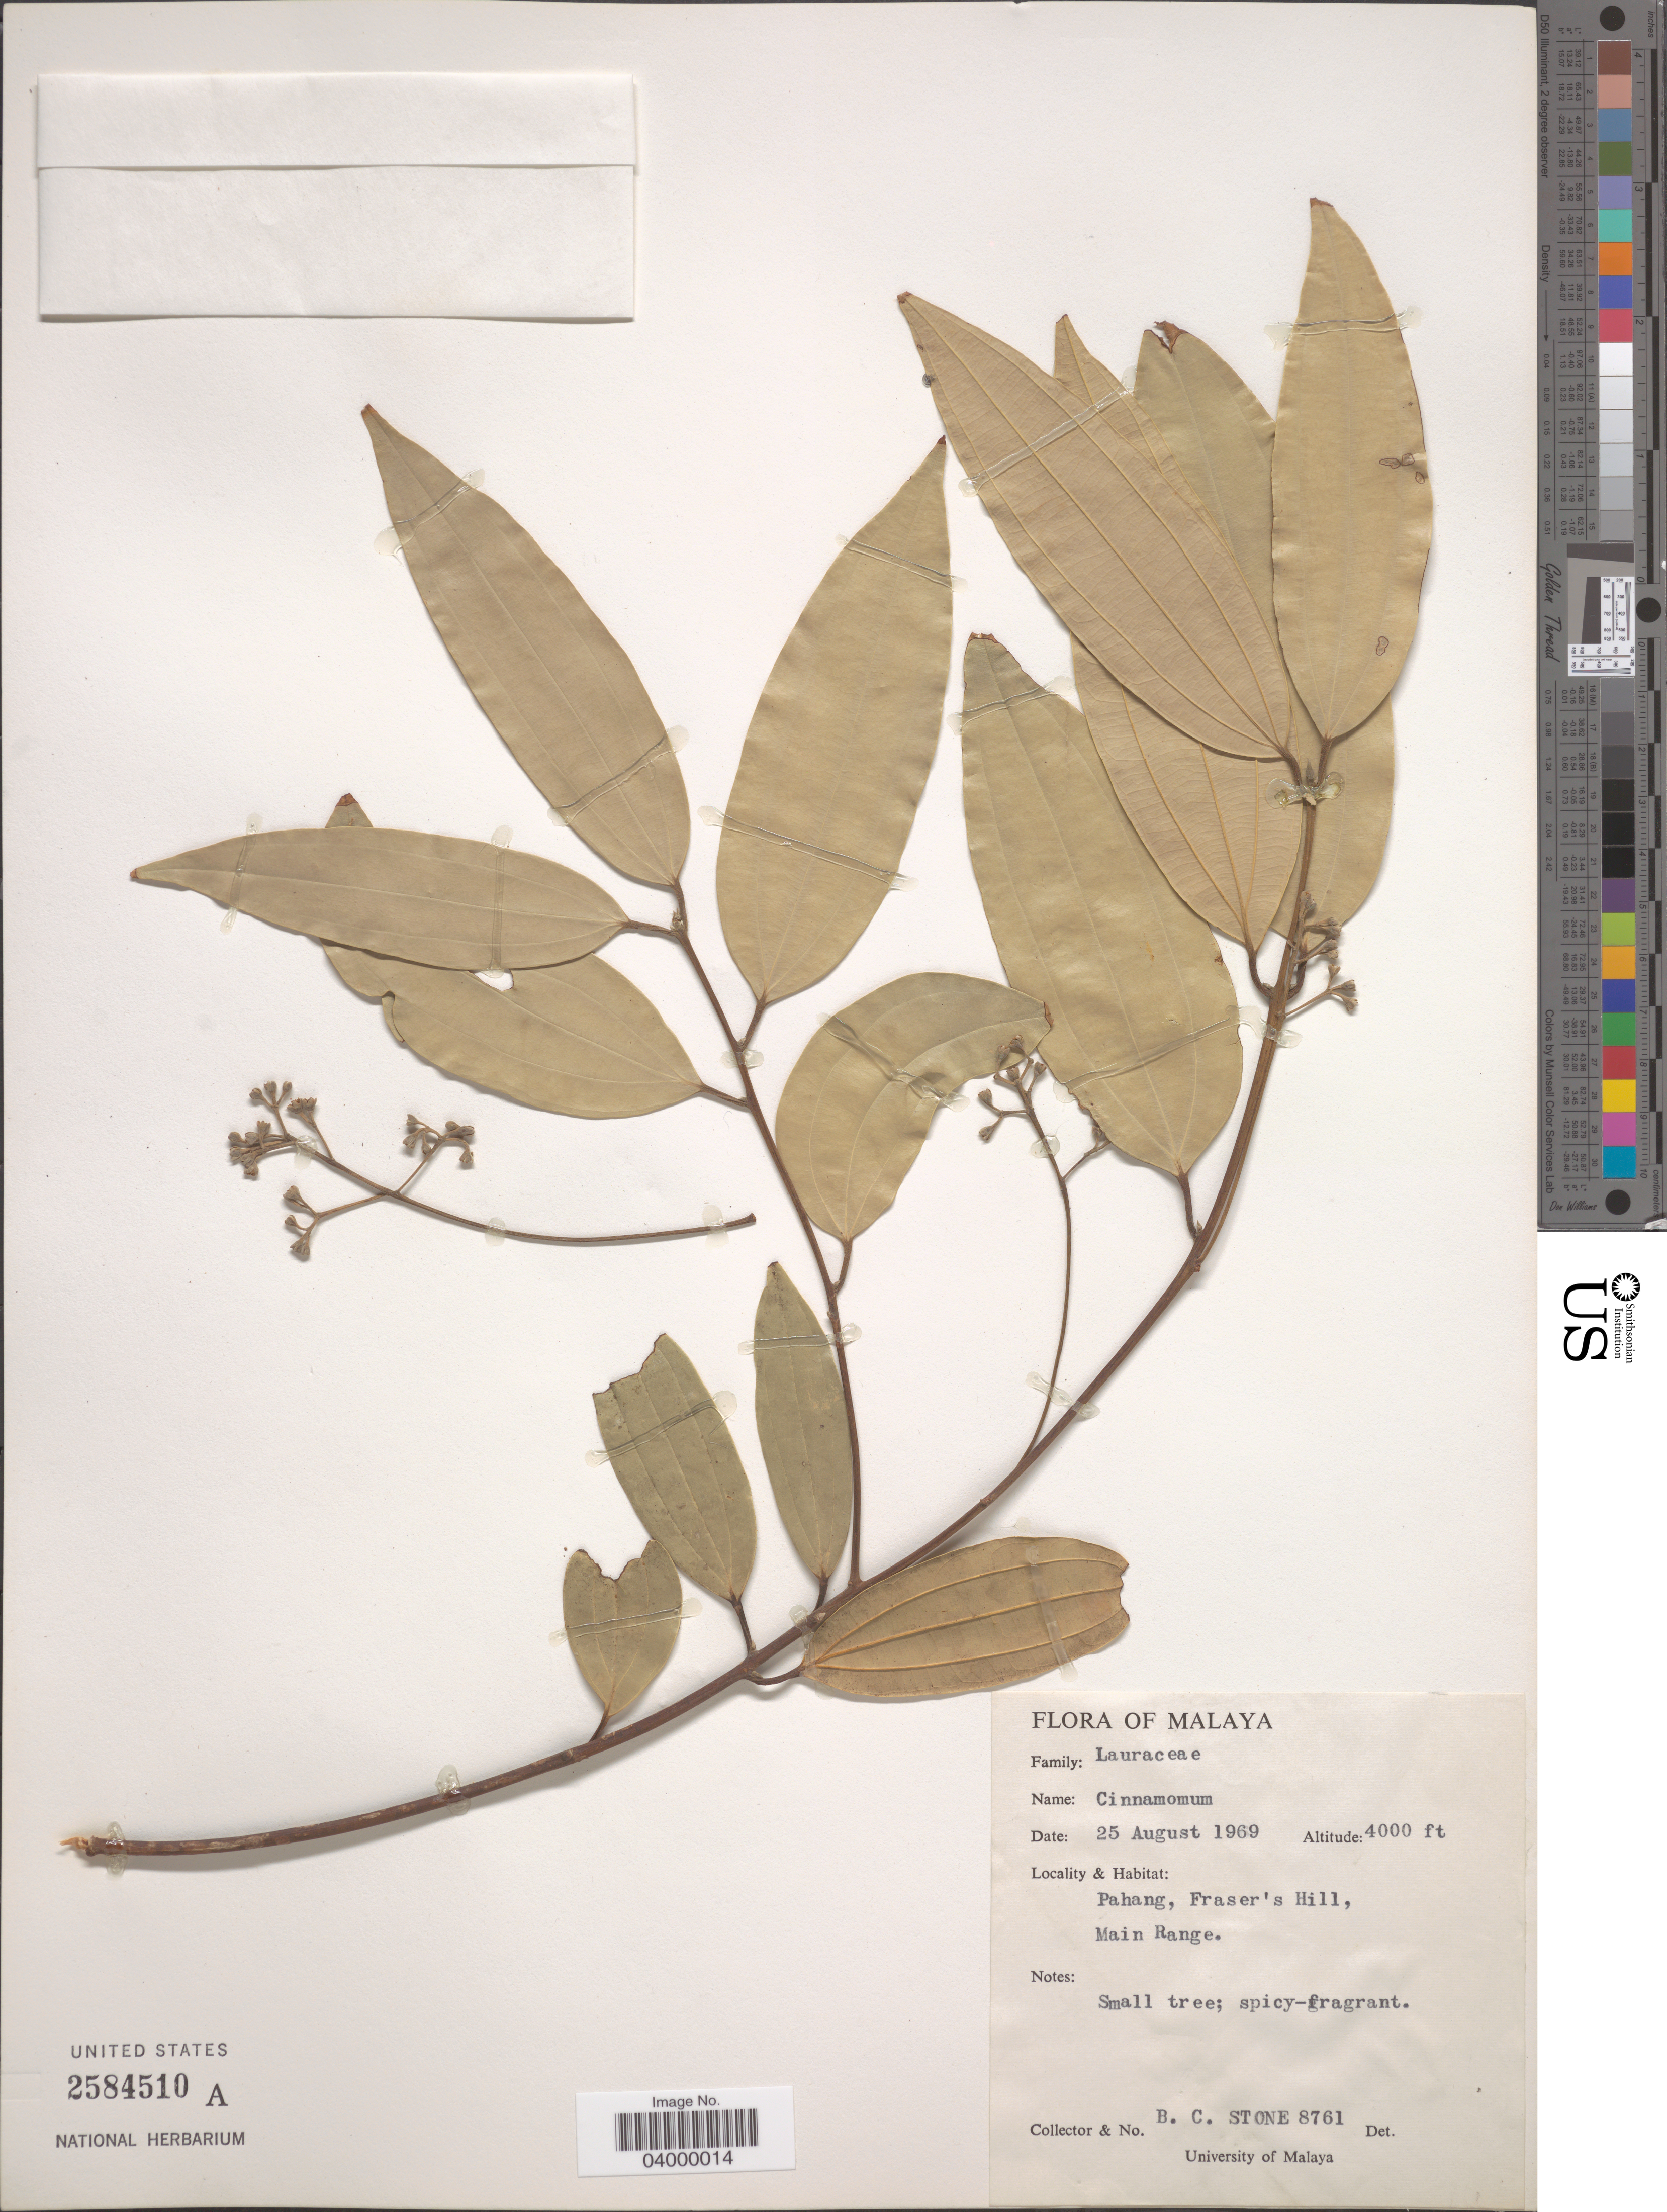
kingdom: Plantae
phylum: Tracheophyta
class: Magnoliopsida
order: Laurales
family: Lauraceae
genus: Cinnamomum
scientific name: Cinnamomum sp.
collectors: B. C. Stone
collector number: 8761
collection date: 1969-08-25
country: Malaysia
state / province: Pahang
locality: Fraser's Hill, Main Range.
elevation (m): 1219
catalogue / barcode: US 2584510A